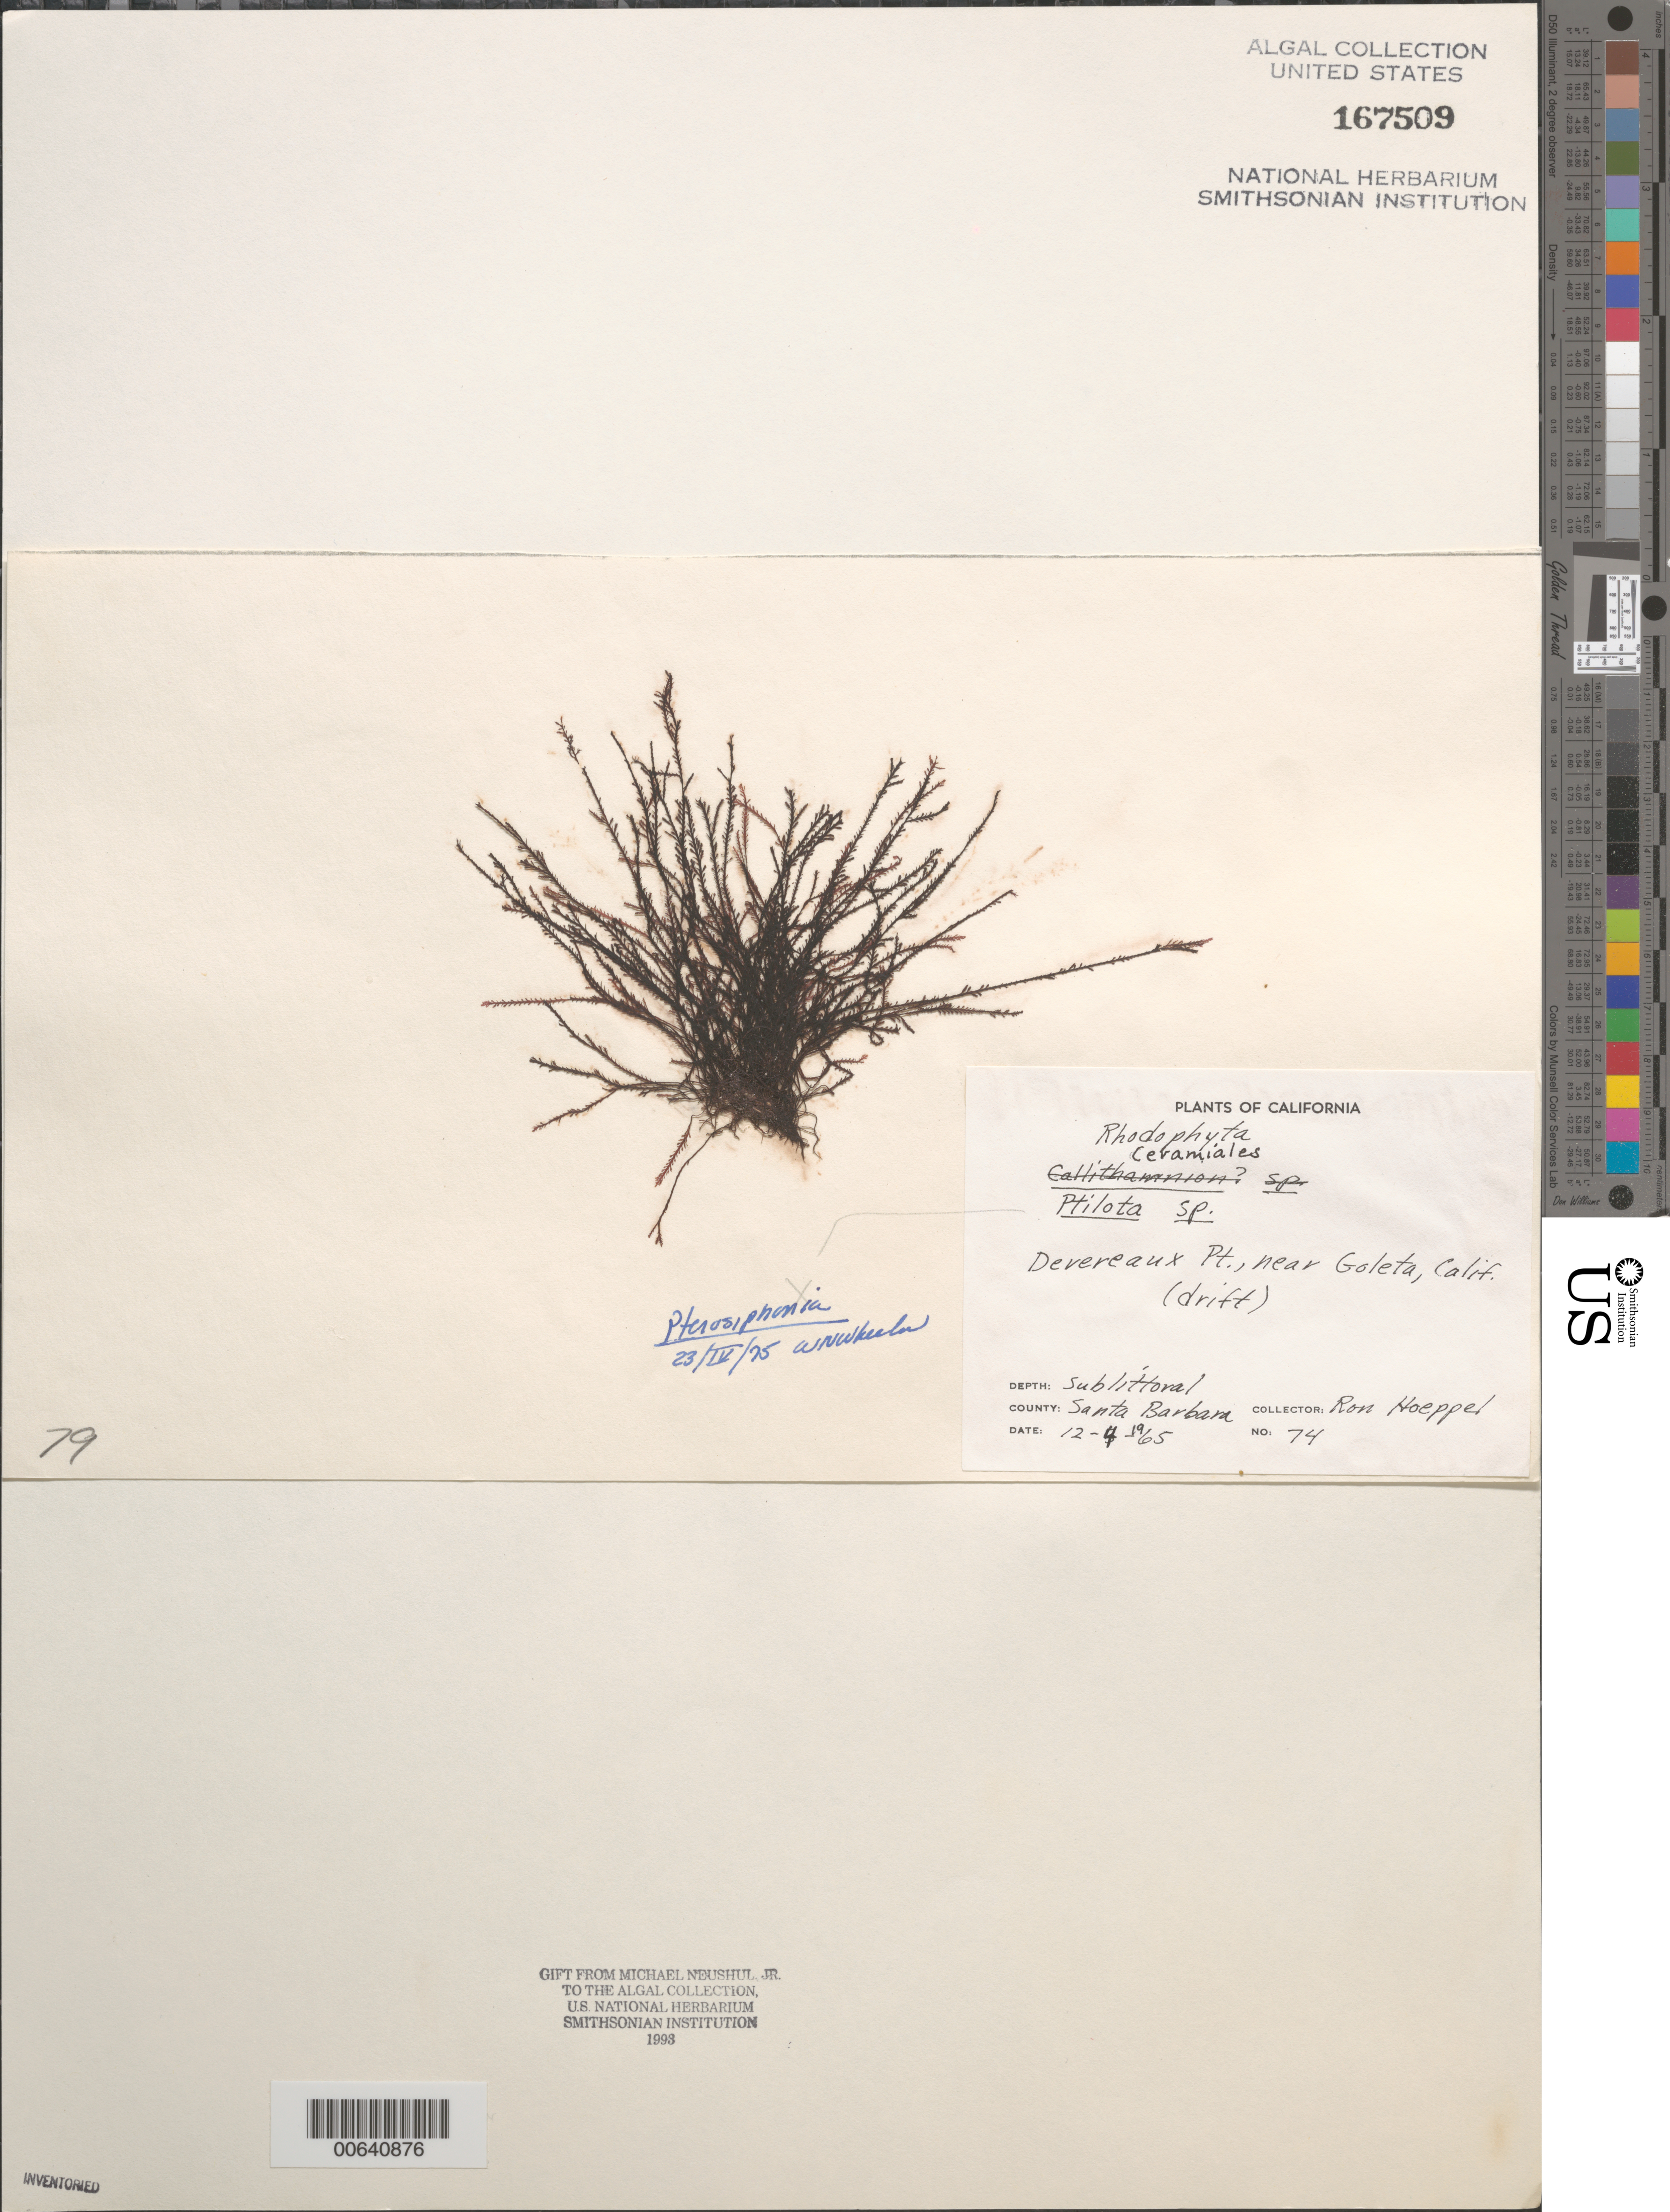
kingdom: Plantae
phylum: Rhodophyta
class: Florideophyceae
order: Ceramiales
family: Rhodomelaceae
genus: Pterosiphonia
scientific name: Pterosiphonia sp.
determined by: Wheeler, W. N.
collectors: R. Hoeppel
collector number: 74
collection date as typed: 04 Dec 1965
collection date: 1965-12-04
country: United States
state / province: California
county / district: Santa Barbara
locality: Devereaux Point, near Goleta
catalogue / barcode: US 167509